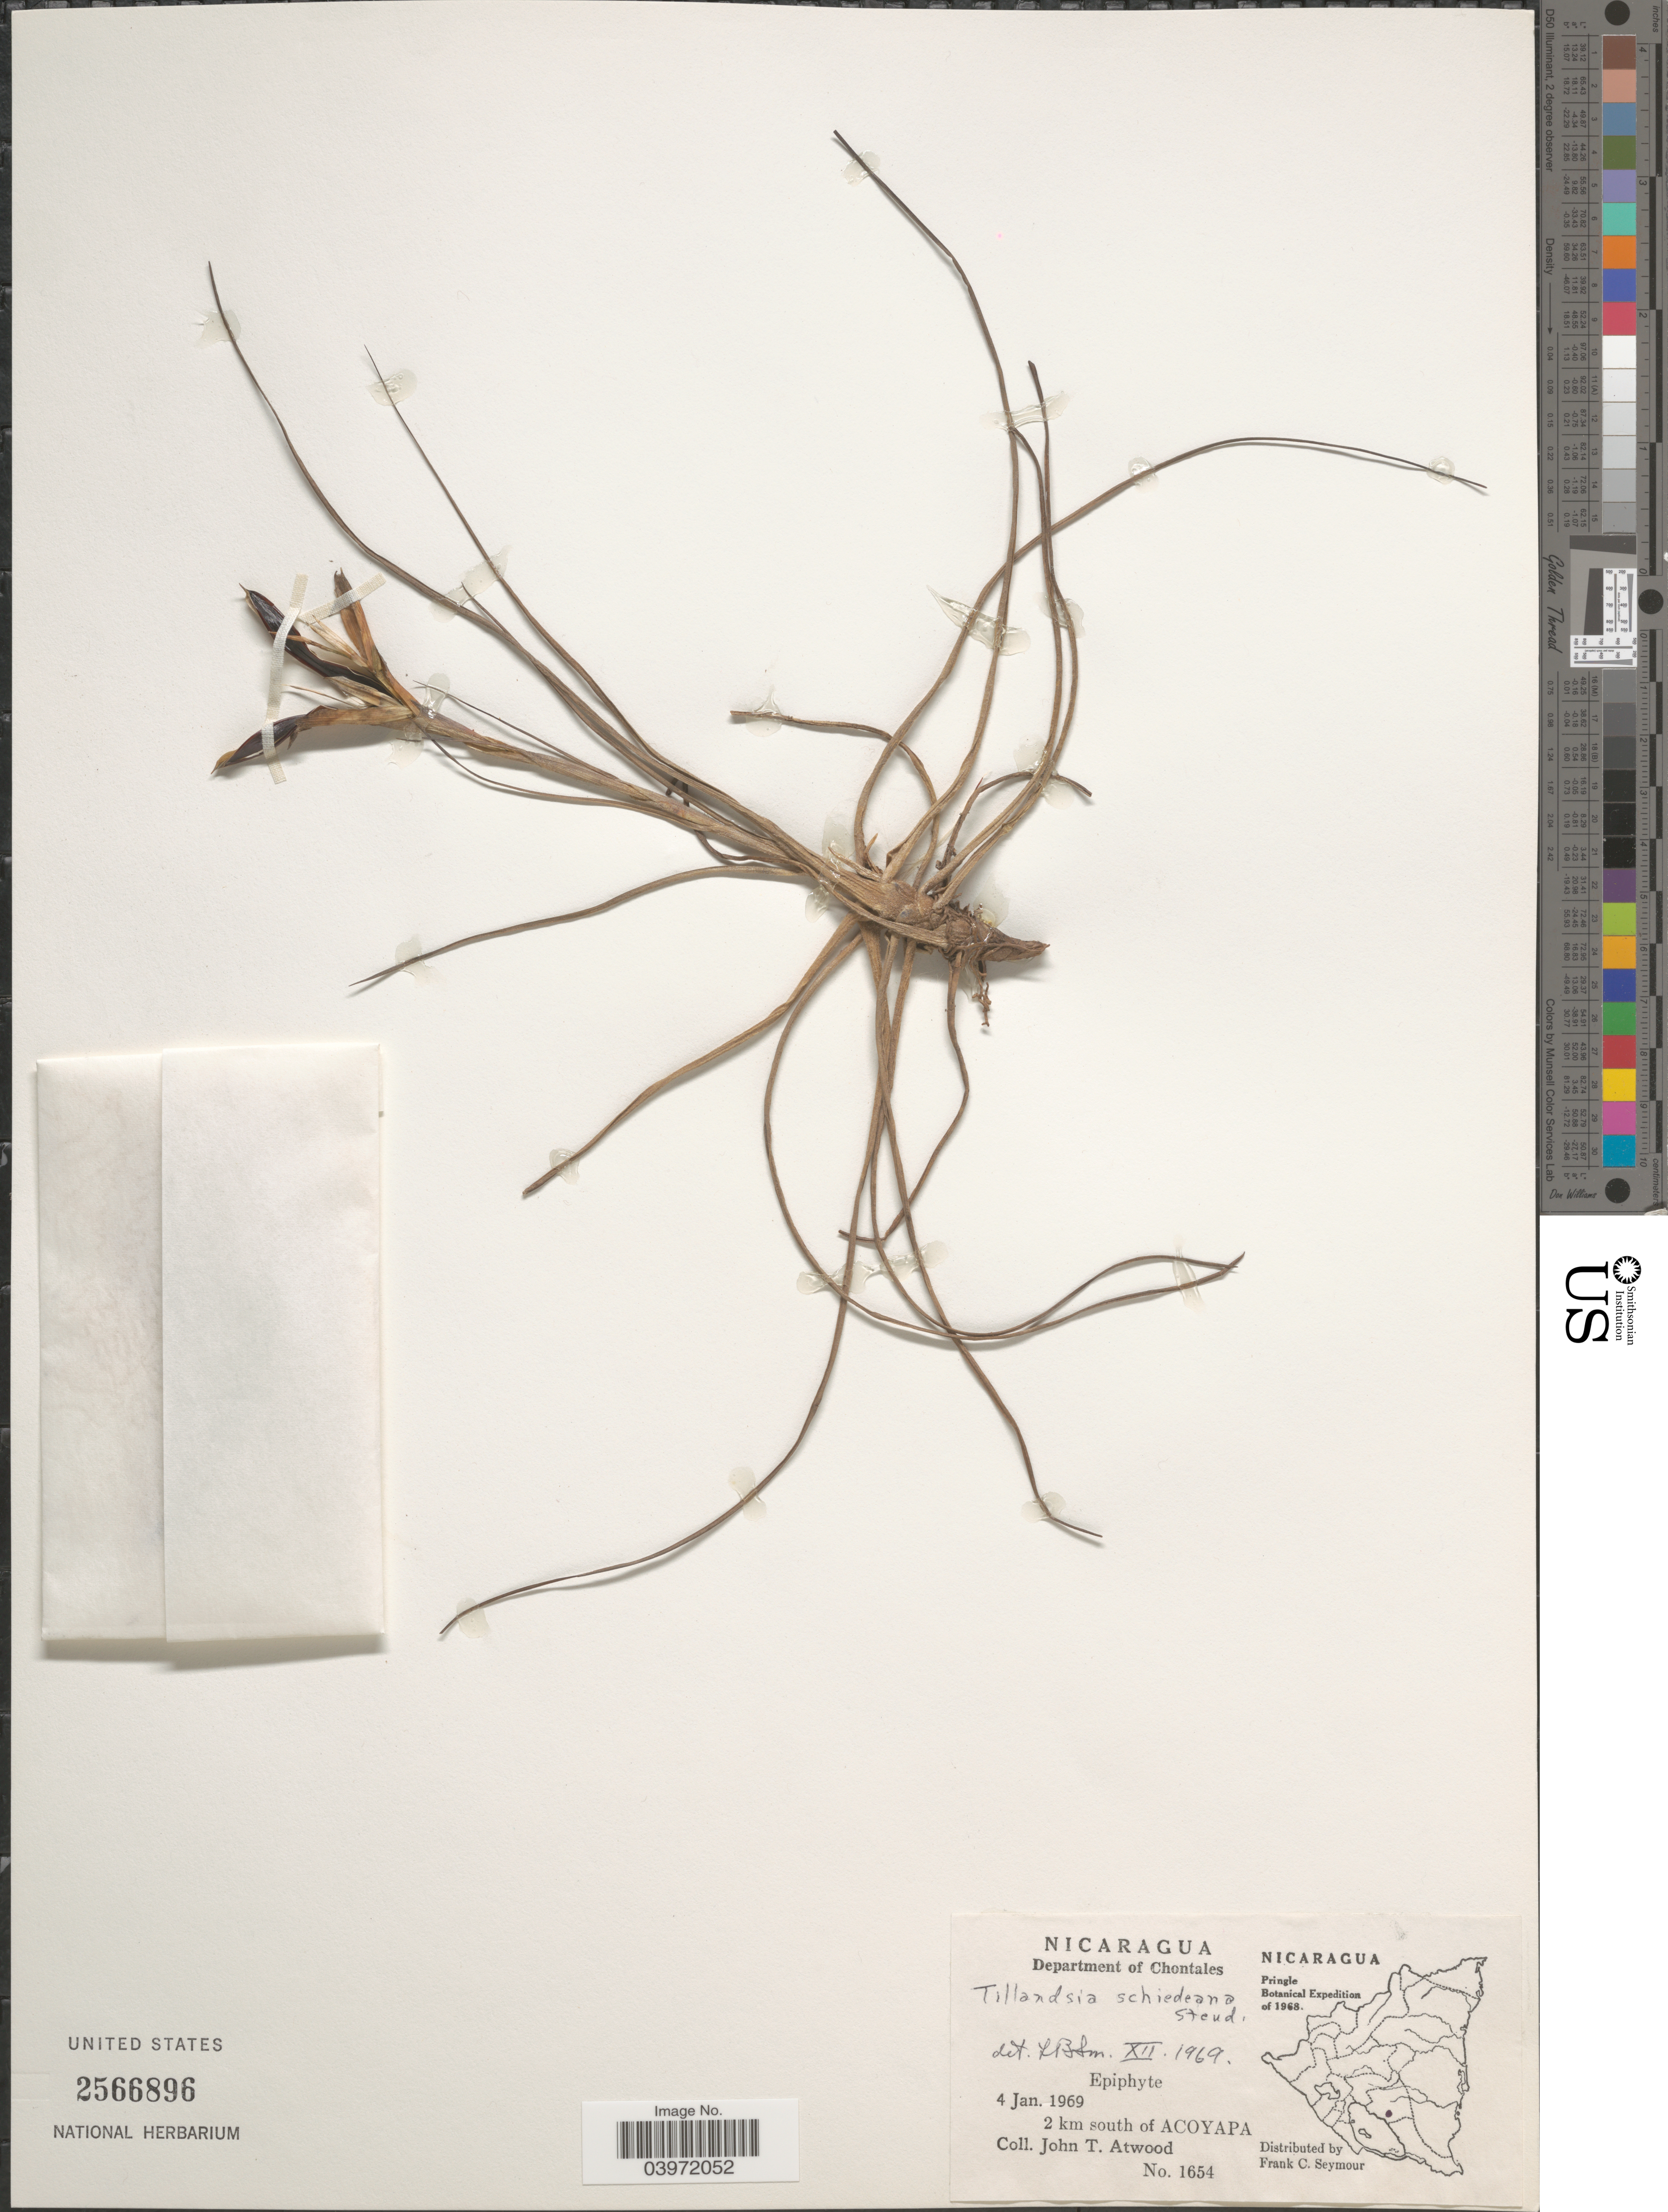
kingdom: Plantae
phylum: Tracheophyta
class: Liliopsida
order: Poales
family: Bromeliaceae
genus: Tillandsia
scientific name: Tillandsia schiedeana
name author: Steud.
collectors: J. T. Atwood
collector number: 1654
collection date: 1969-01-04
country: Nicaragua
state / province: Chontales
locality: Department of Chontales. 2 km south of Acoyapa.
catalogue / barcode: US 2566896